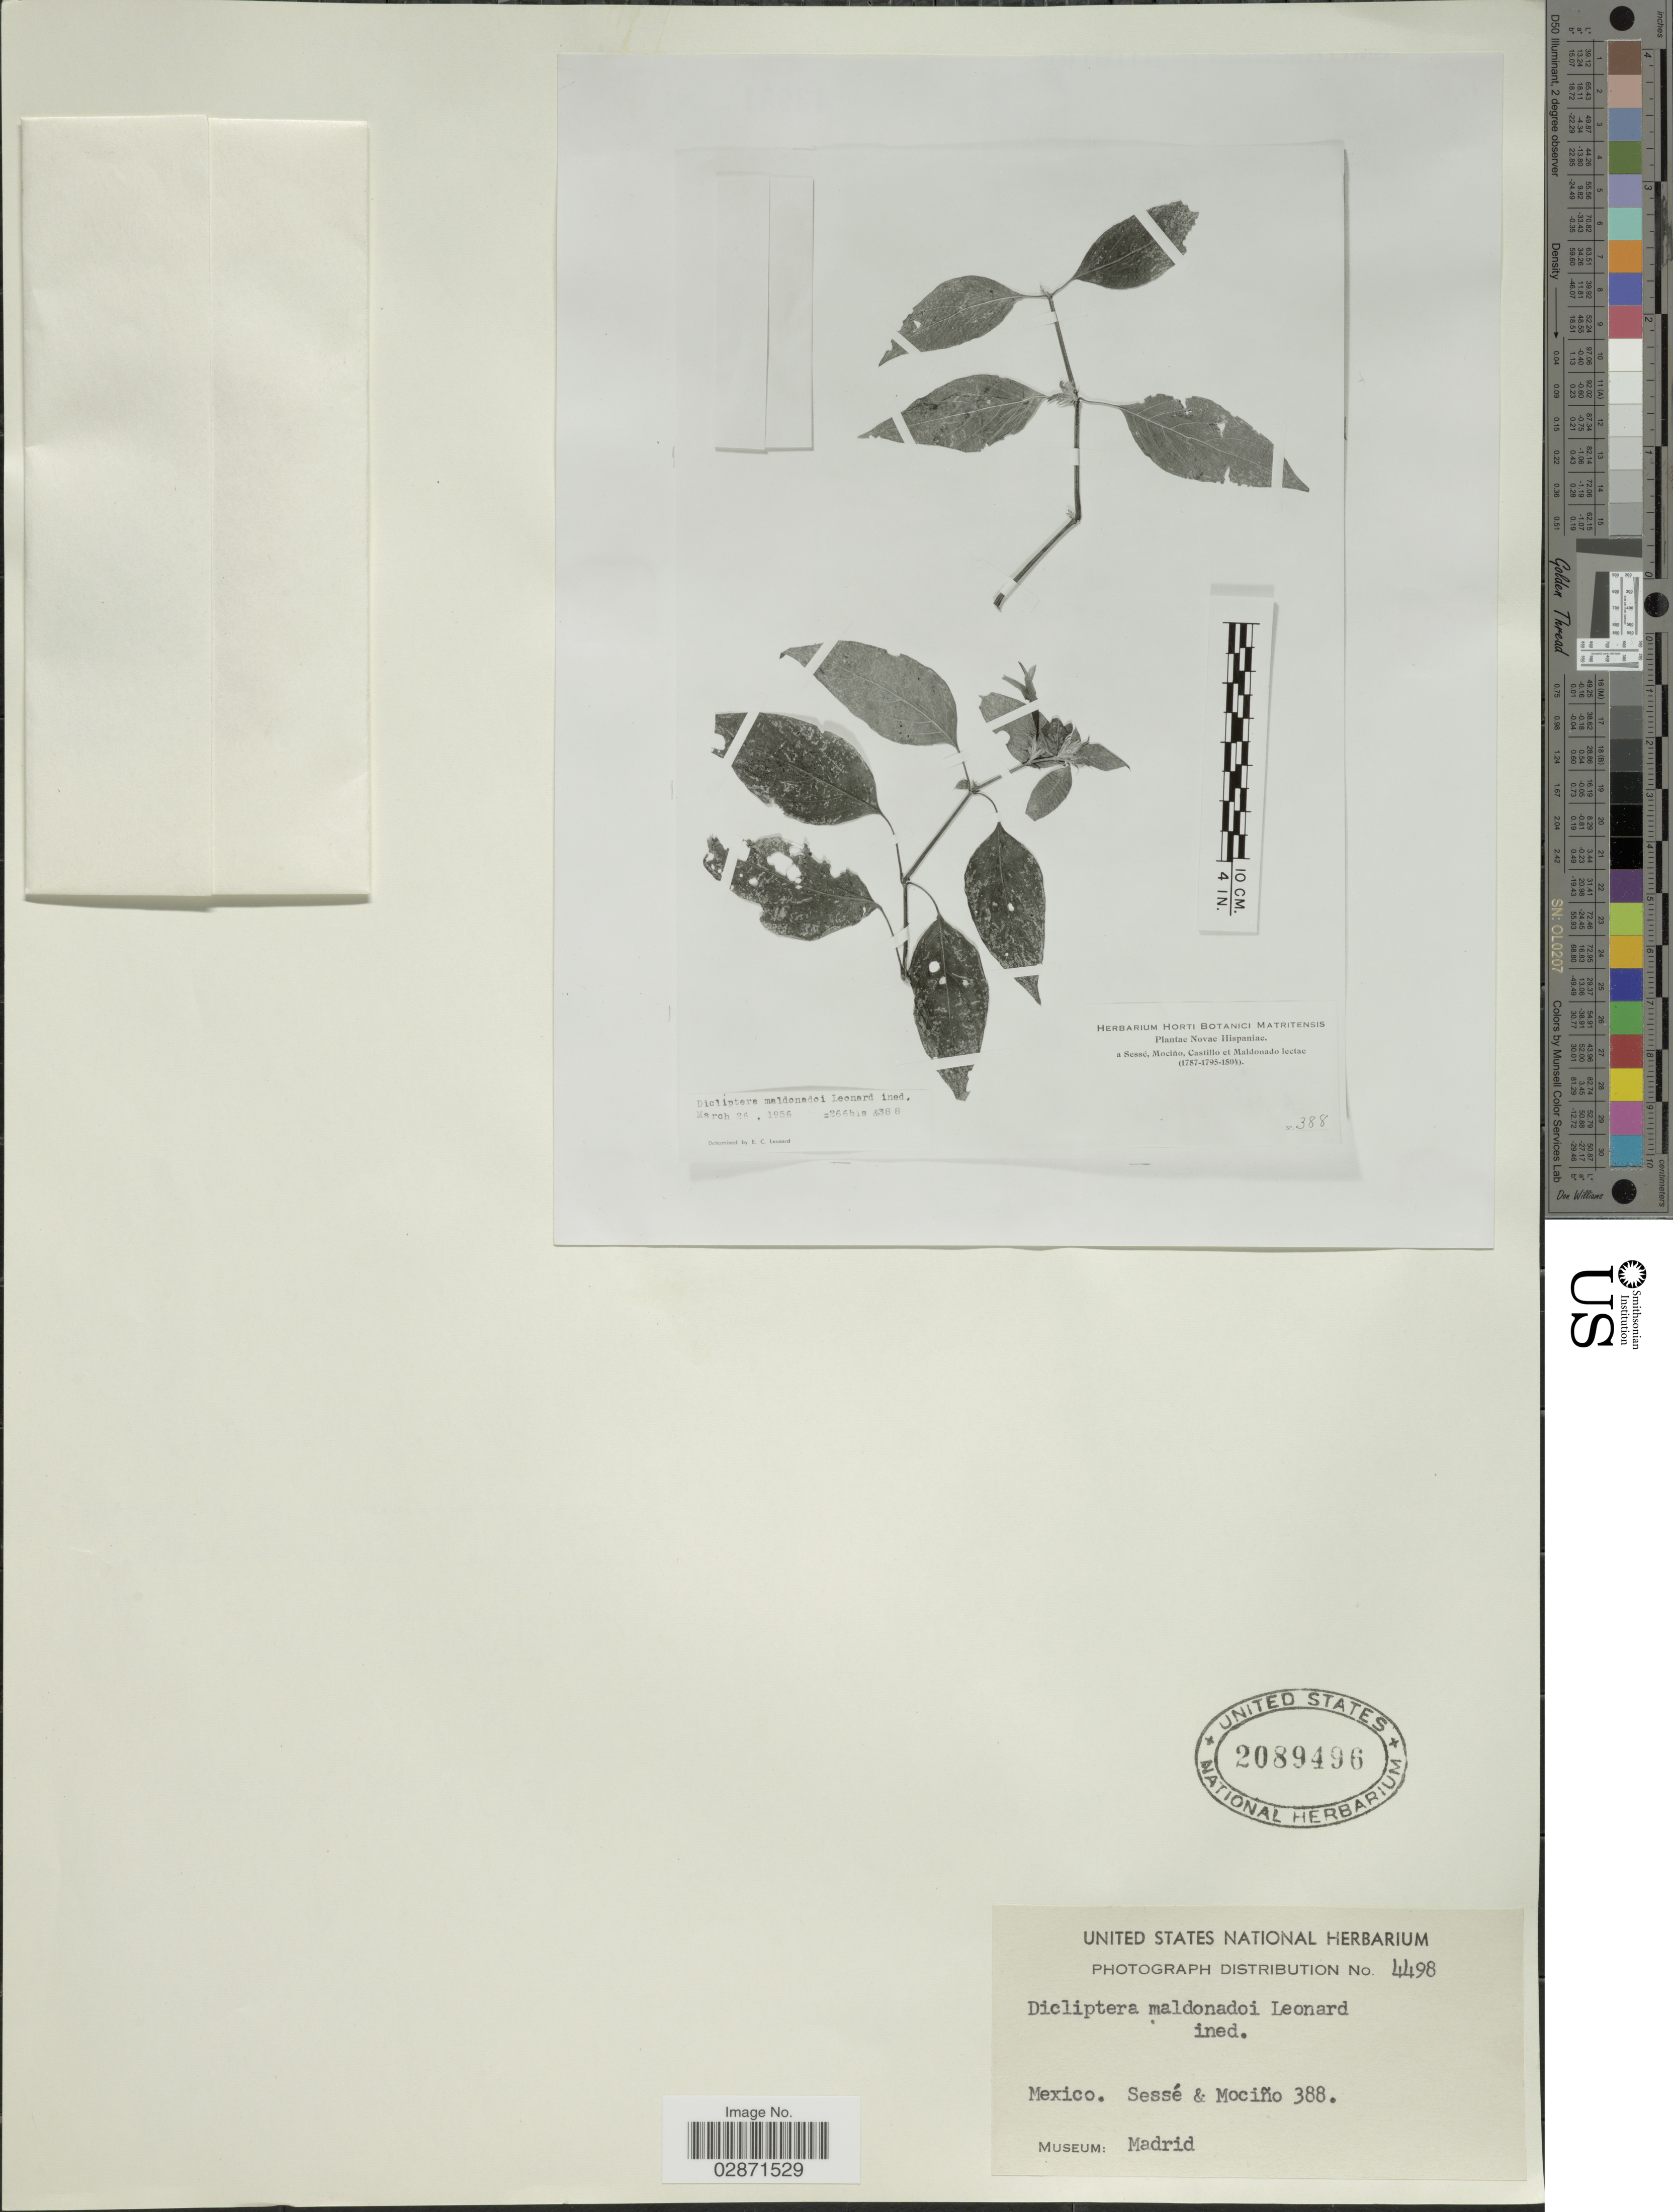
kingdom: Plantae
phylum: Tracheophyta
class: Magnoliopsida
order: Lamiales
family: Acanthaceae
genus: Dicliptera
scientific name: Dicliptera maldonadoi Leonard sp. nov. ined.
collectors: Sessé, --, Mociño, Castillo, -- & Maldonado, --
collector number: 388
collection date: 1787/1804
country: Mexico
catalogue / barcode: US 2089496